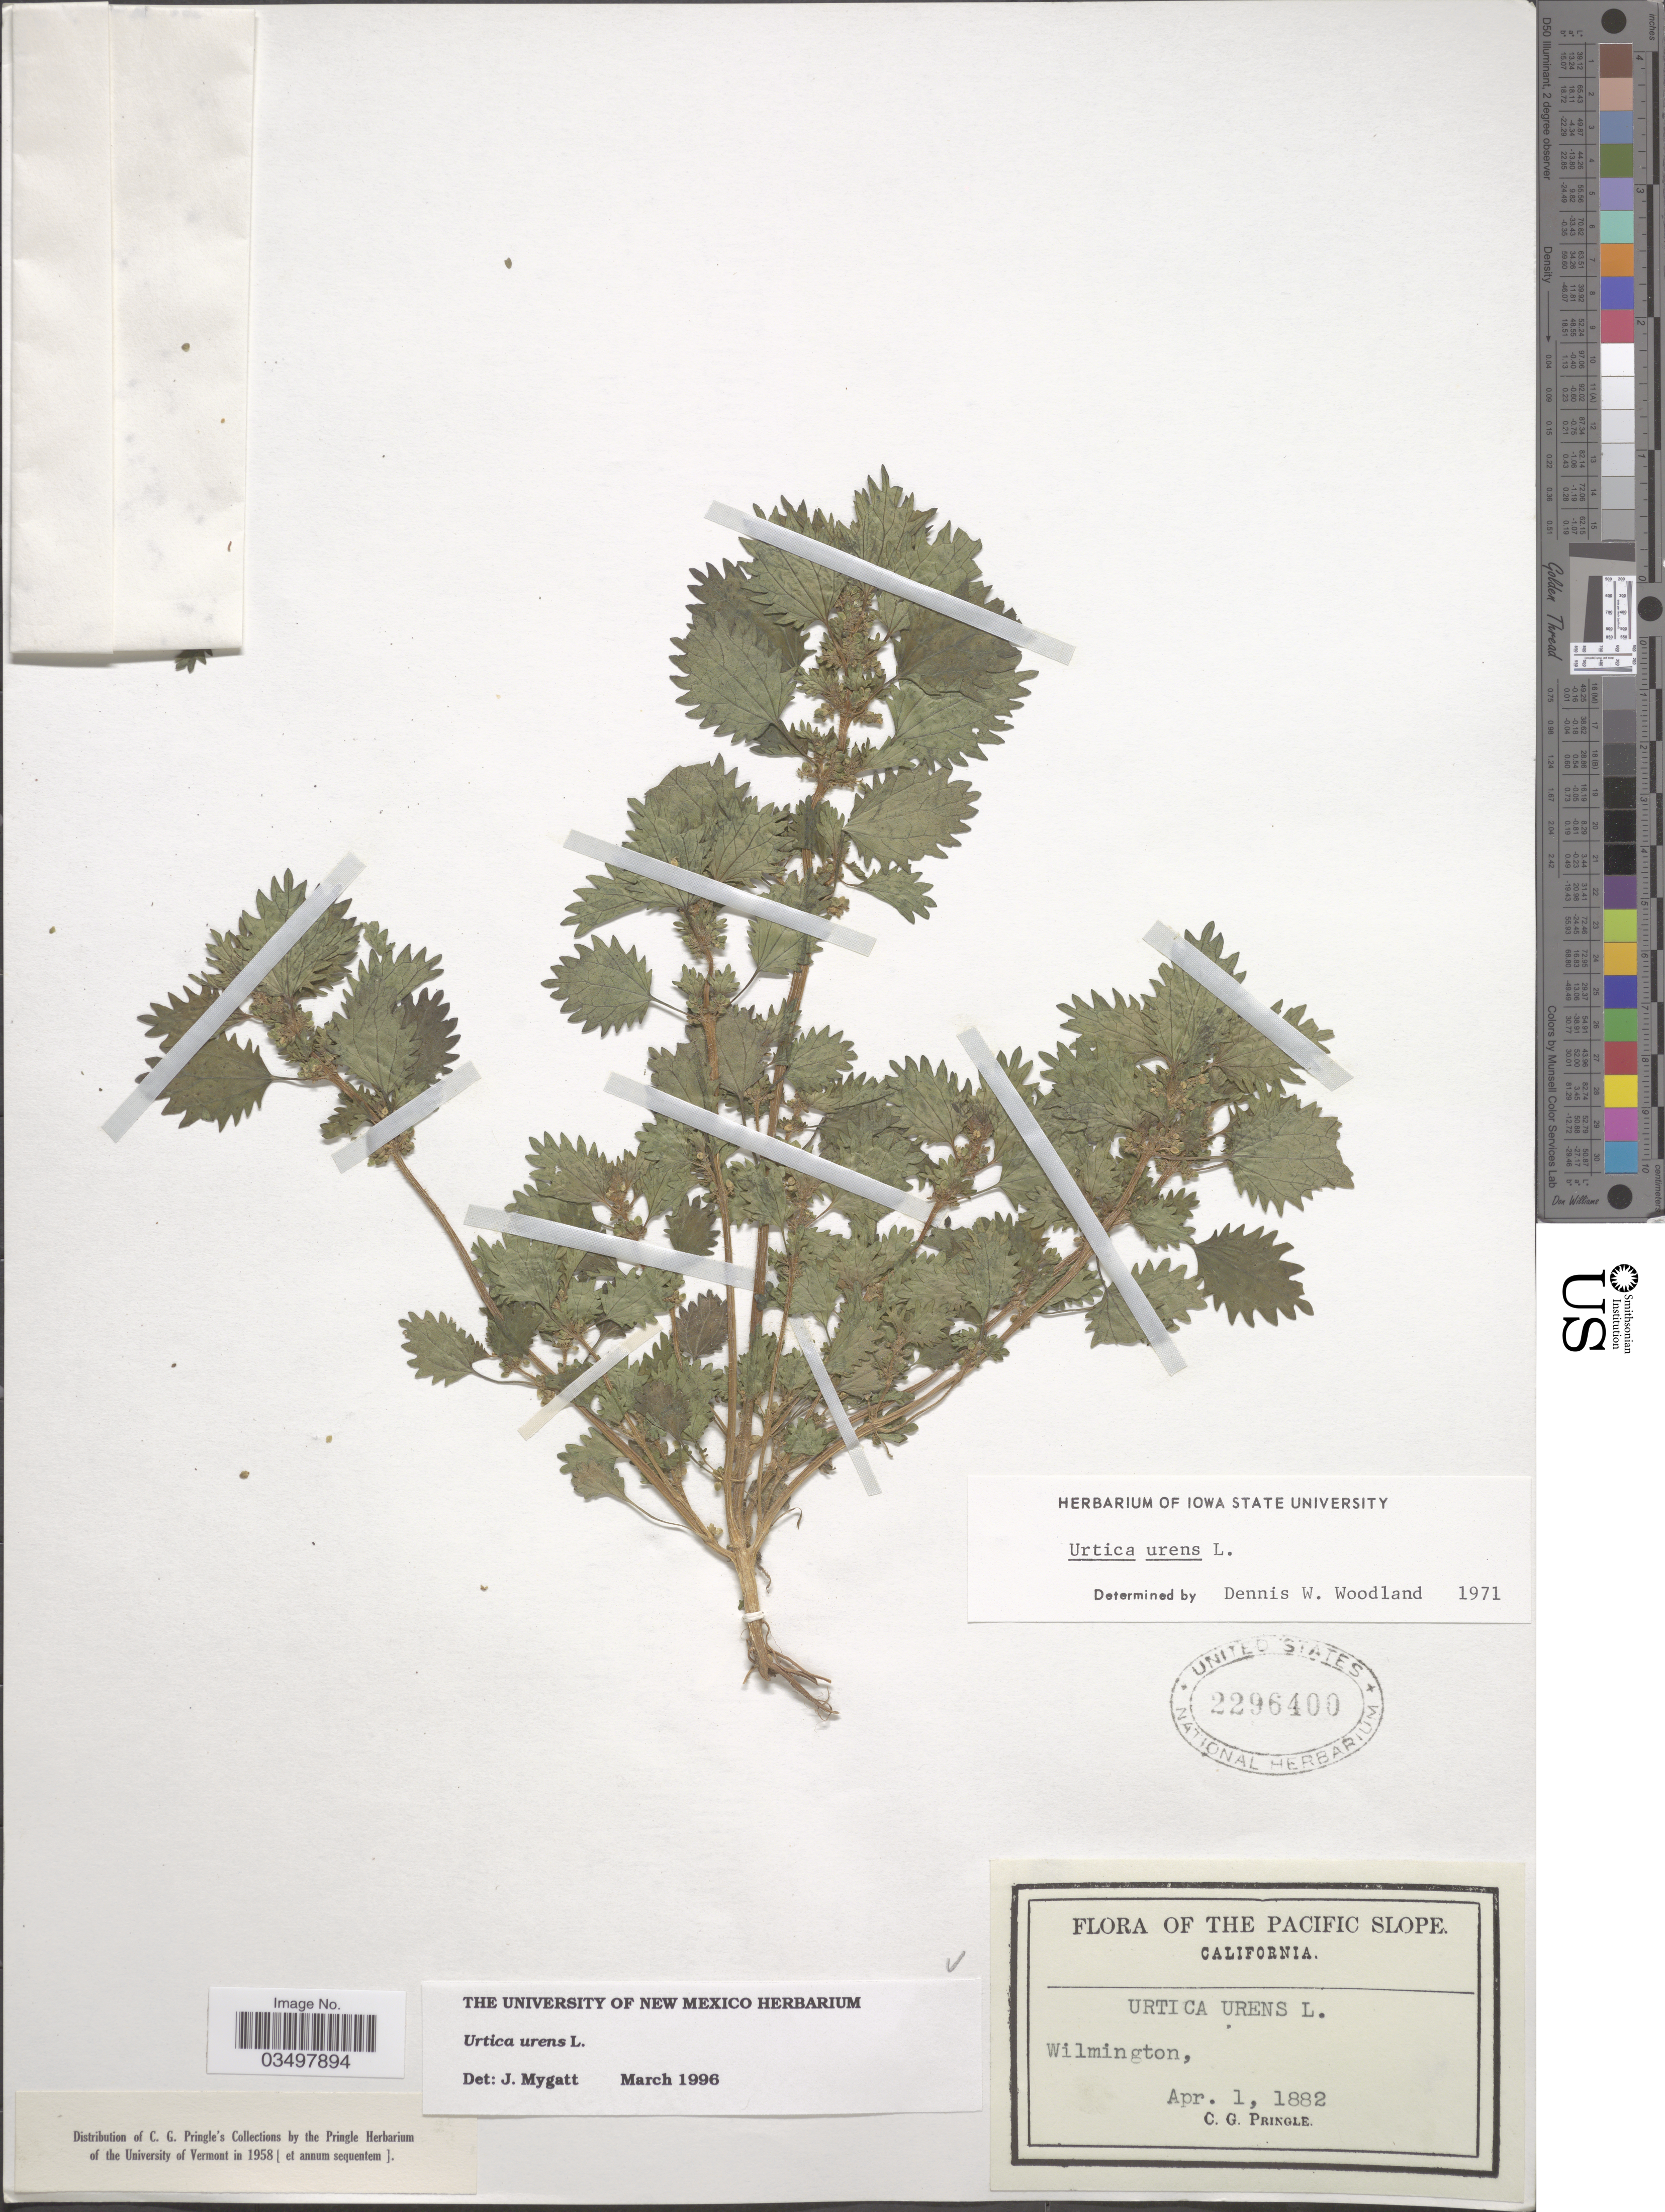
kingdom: Plantae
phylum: Tracheophyta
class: Magnoliopsida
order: Rosales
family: Urticaceae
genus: Urtica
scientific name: Urtica urens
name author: L.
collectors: C. G. Pringle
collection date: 1882-04-01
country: United States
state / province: California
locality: The Pacific Slope. Wilmington.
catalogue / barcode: US 2296400